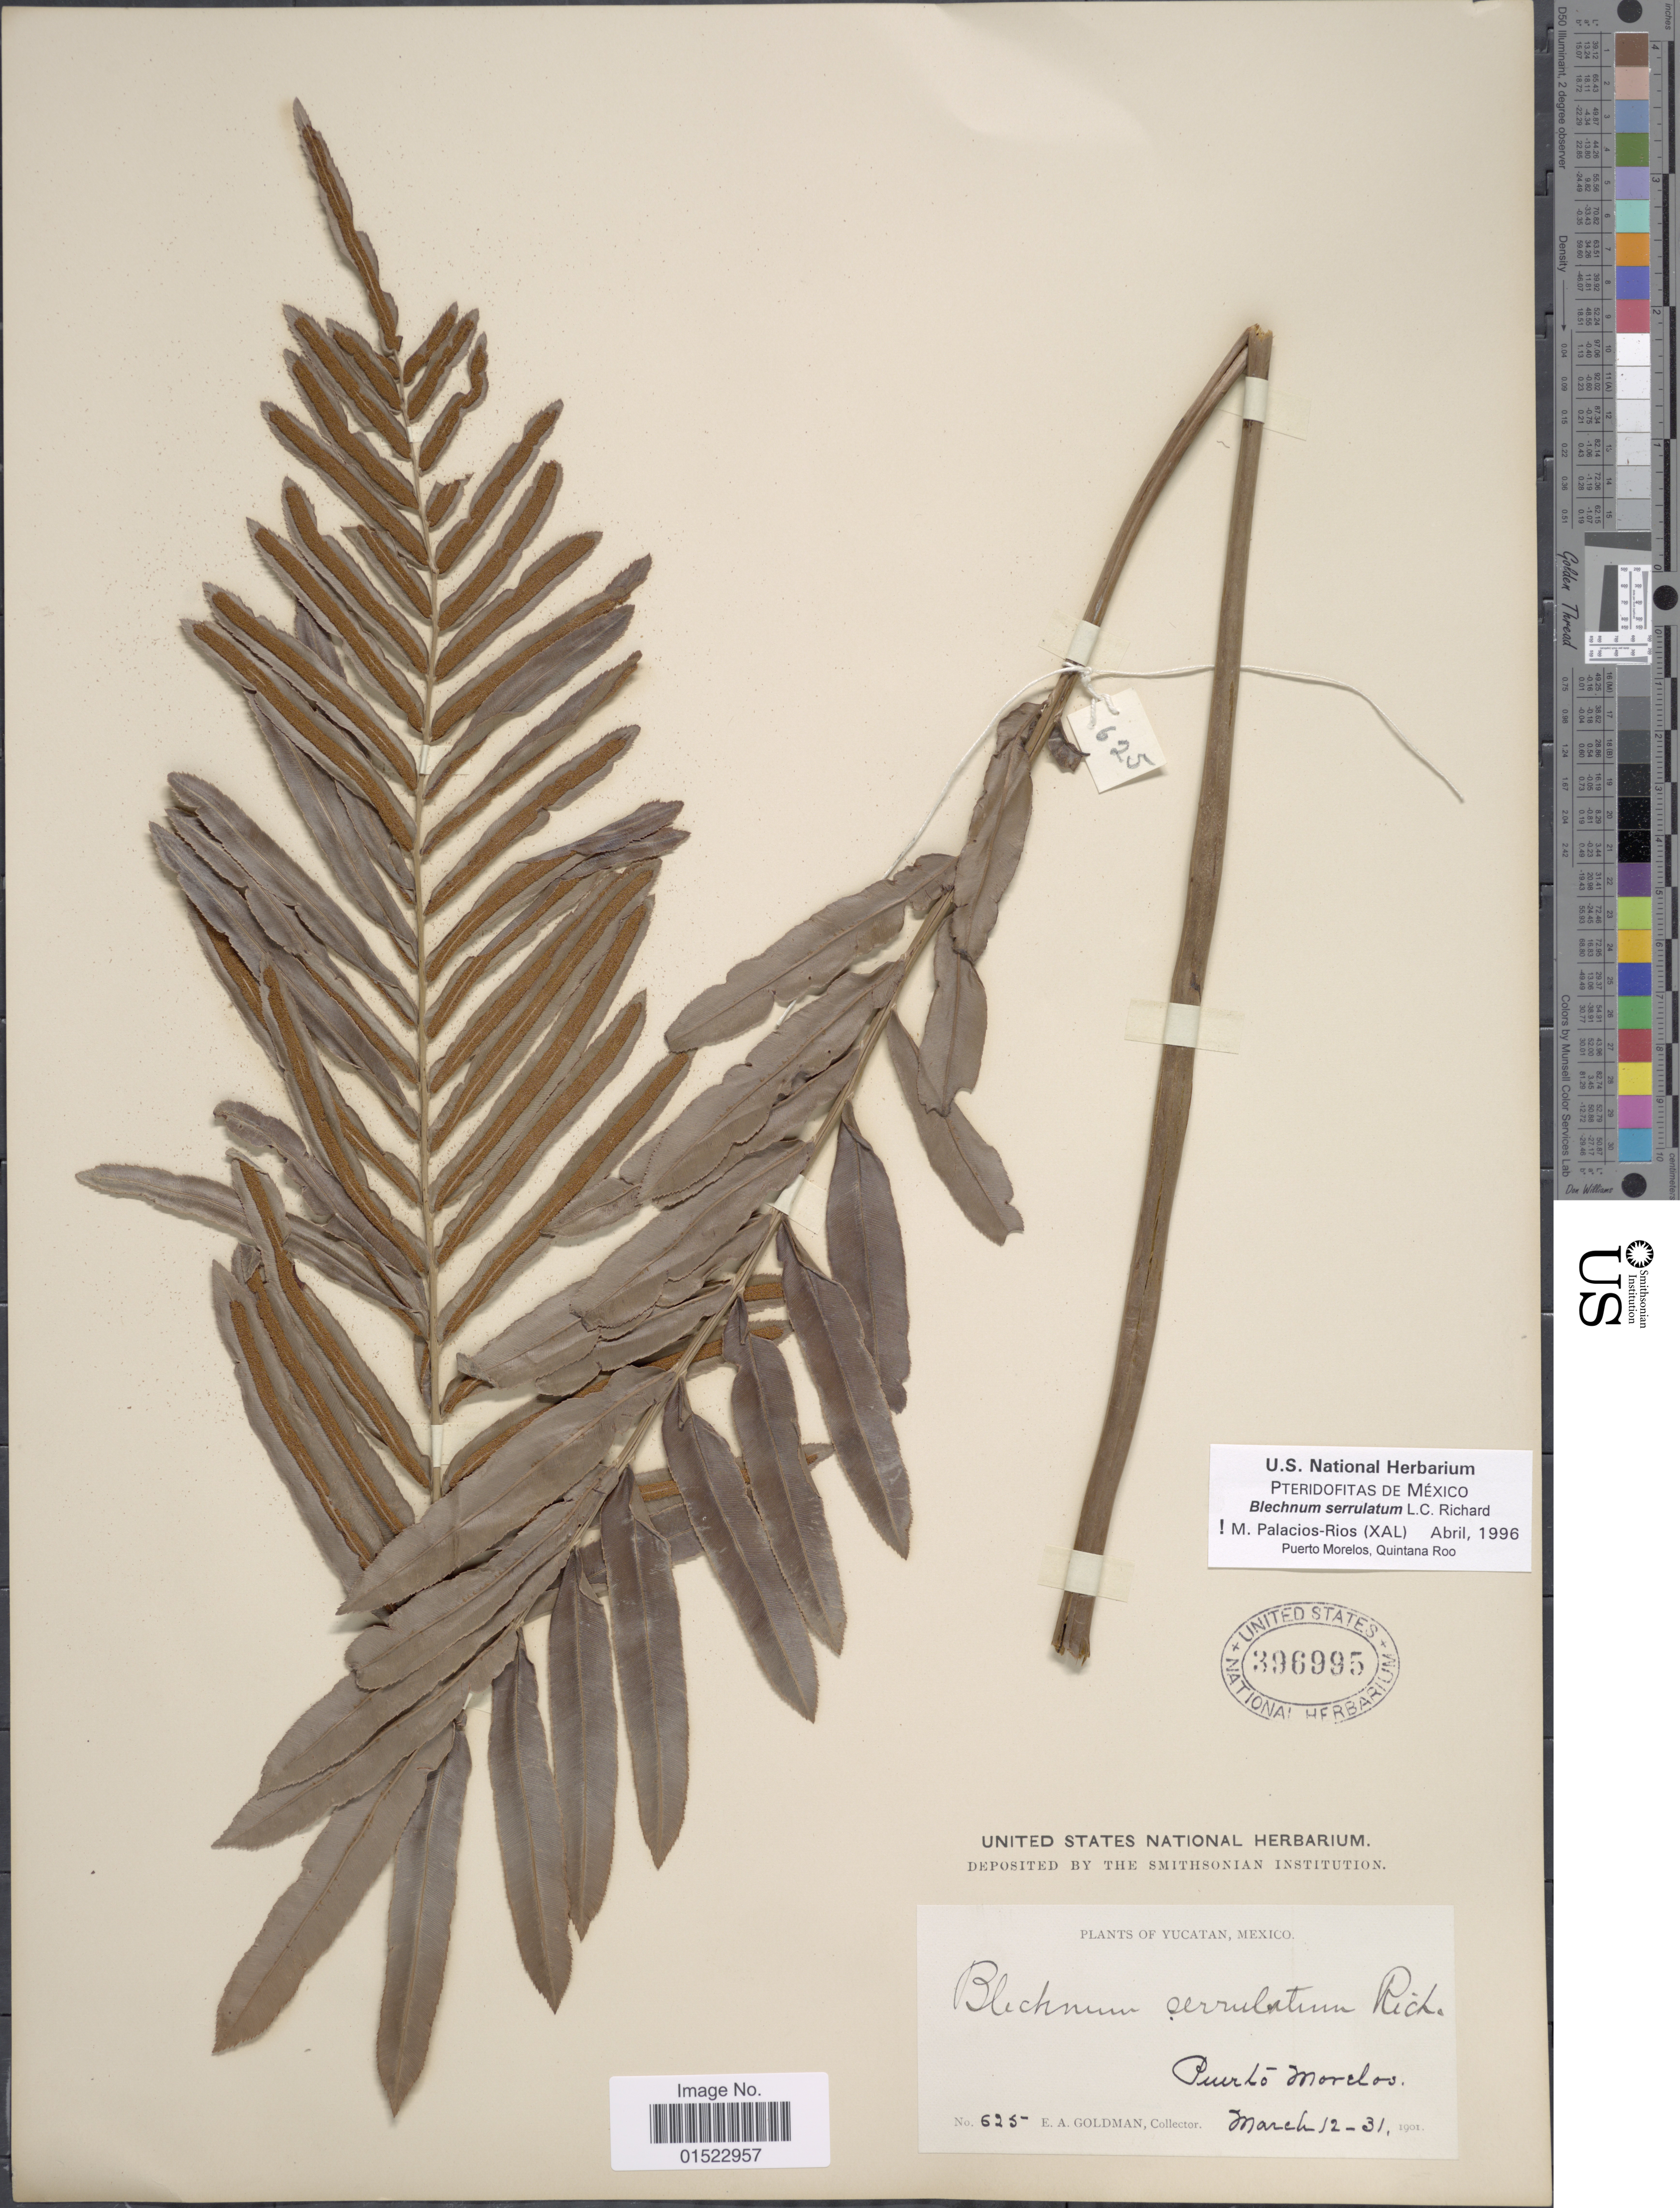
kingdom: Plantae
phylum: Tracheophyta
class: Polypodiopsida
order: Polypodiales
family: Blechnaceae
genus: Telmatoblechnum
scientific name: Telmatoblechnum serrulatum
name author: (Rich.) Perrie et al.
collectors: E. A. Goldman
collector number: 625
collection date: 1901-03-12/1901-03-31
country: Mexico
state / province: Yucatán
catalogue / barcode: US 396995